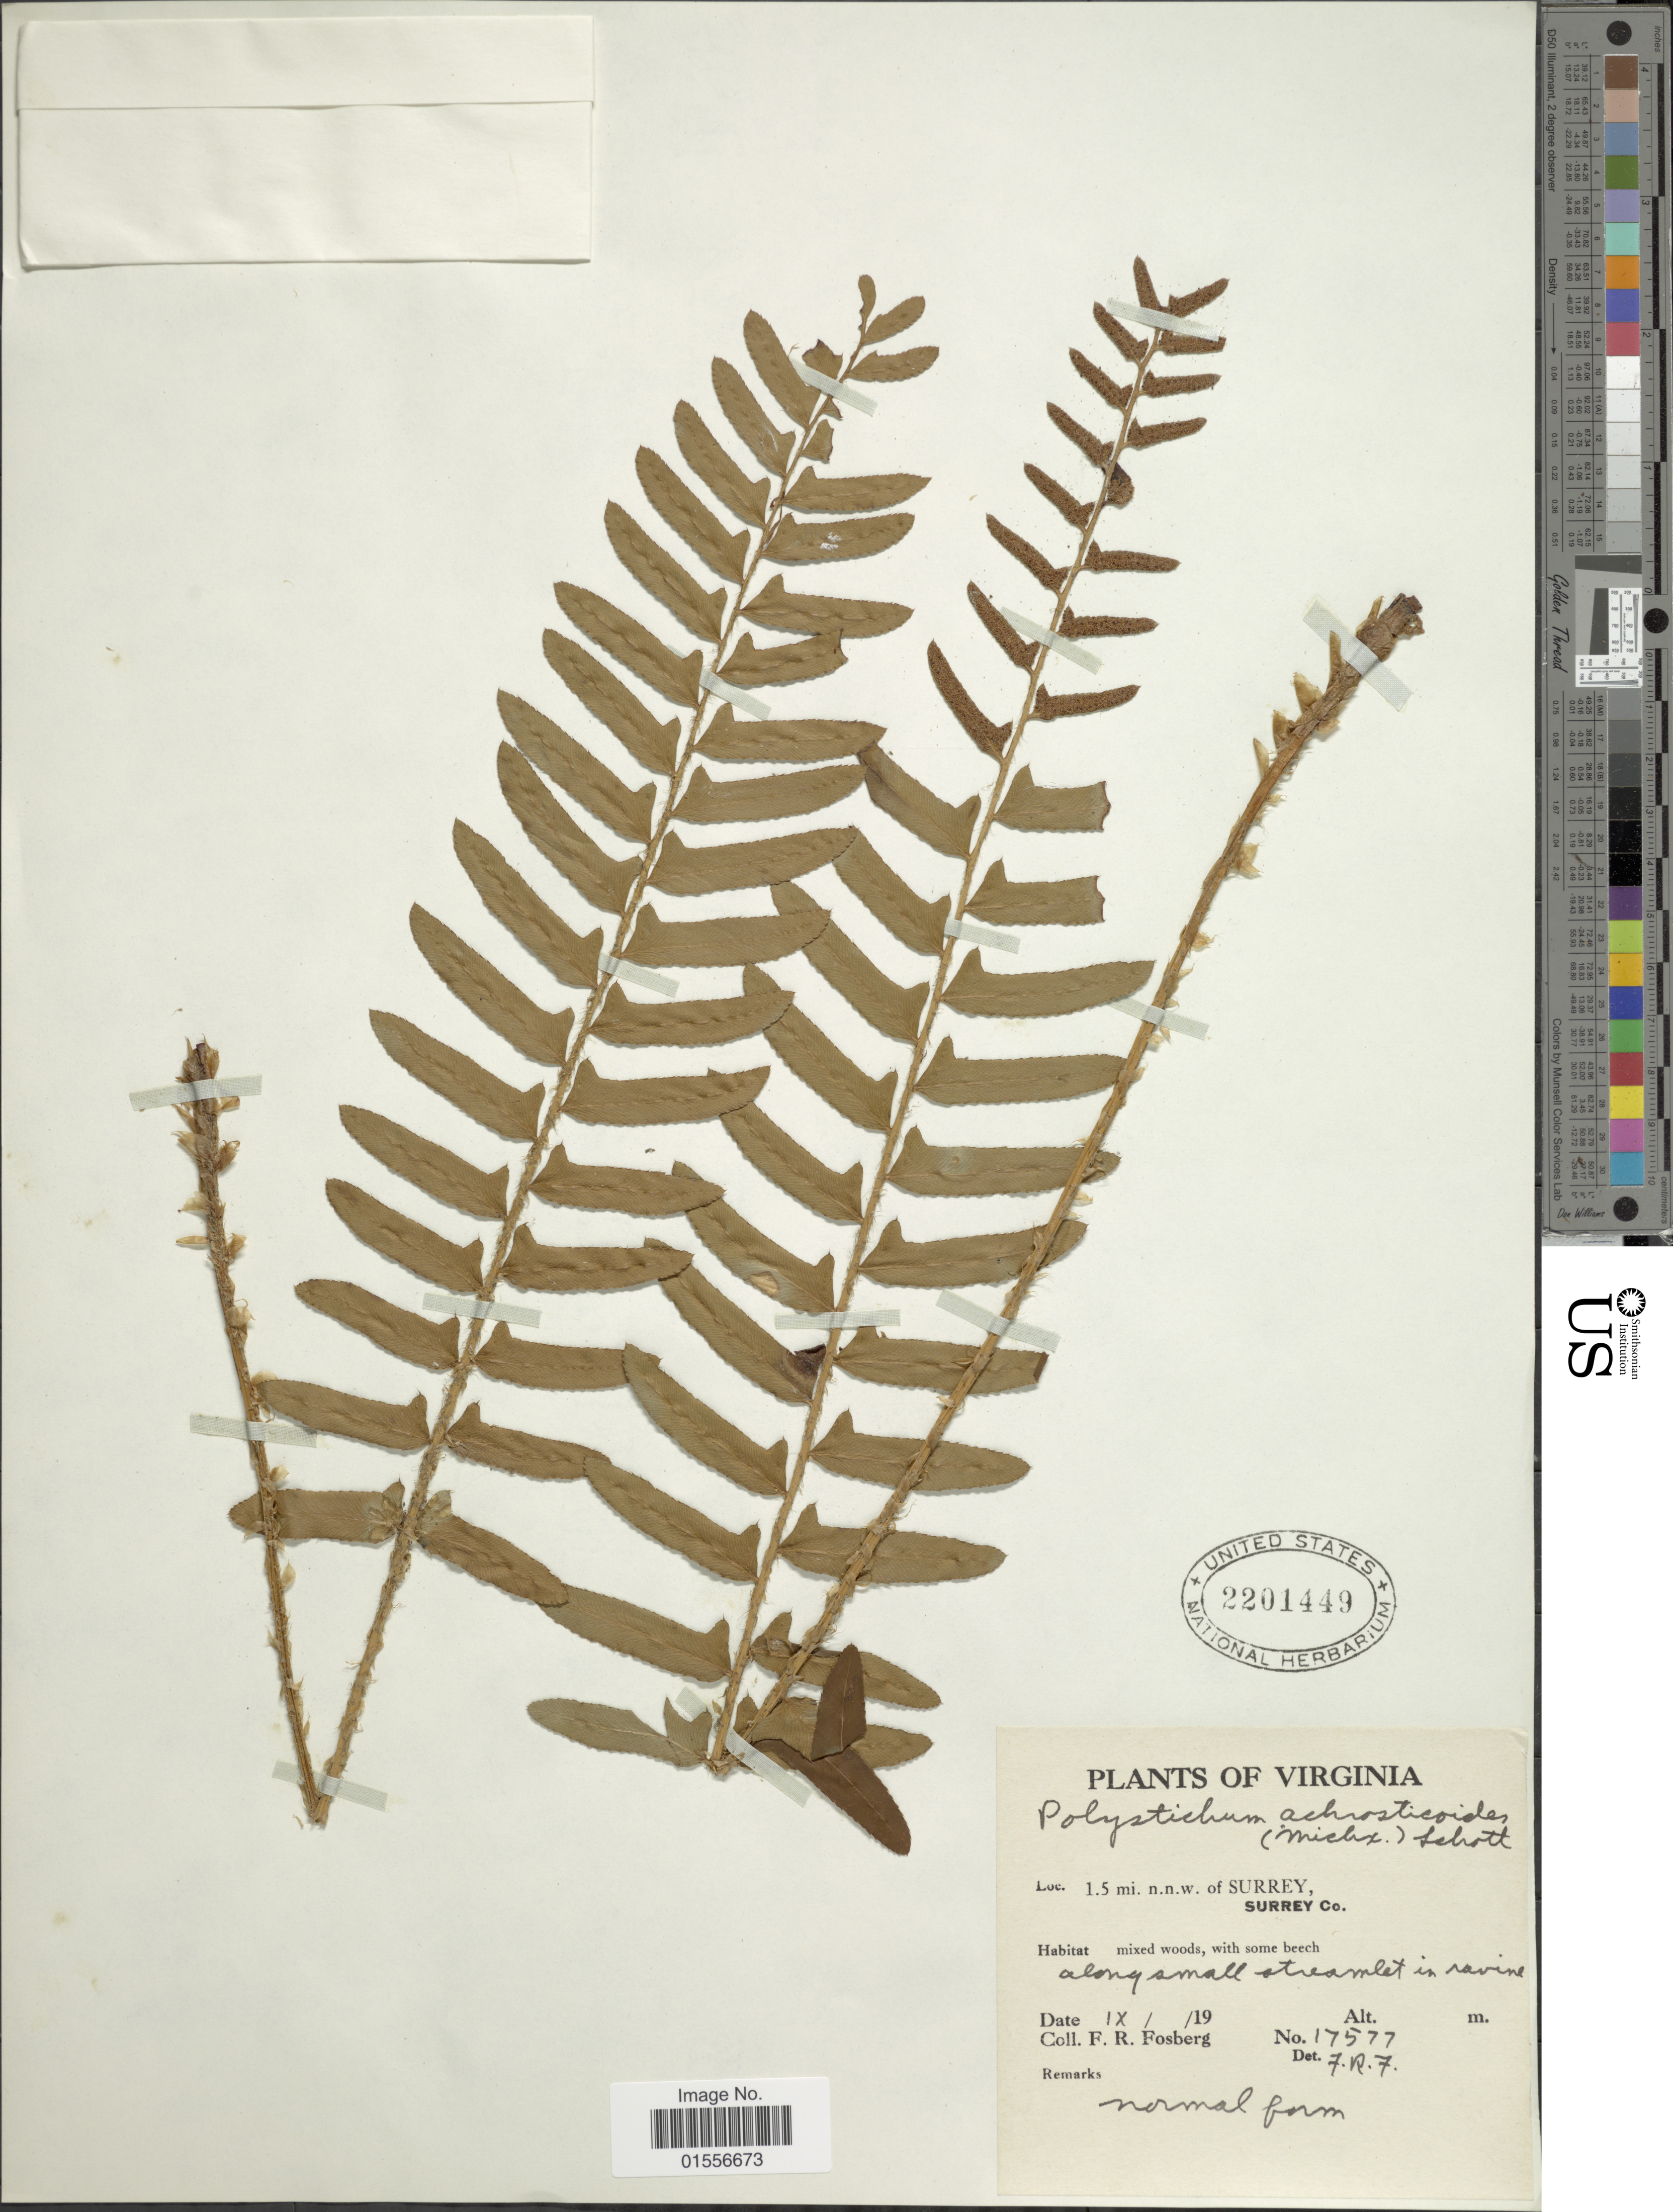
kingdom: Plantae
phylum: Tracheophyta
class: Polypodiopsida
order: Polypodiales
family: Dryopteridaceae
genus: Polystichum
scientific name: Polystichum acrostichoides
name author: (Michx.) Schott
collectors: F. R. Fosberg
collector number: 17577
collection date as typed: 19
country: United States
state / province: Virginia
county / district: Surry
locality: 1.5 mi. NNW of Surry, along small streamlet in ravine.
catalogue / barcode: US 2201449